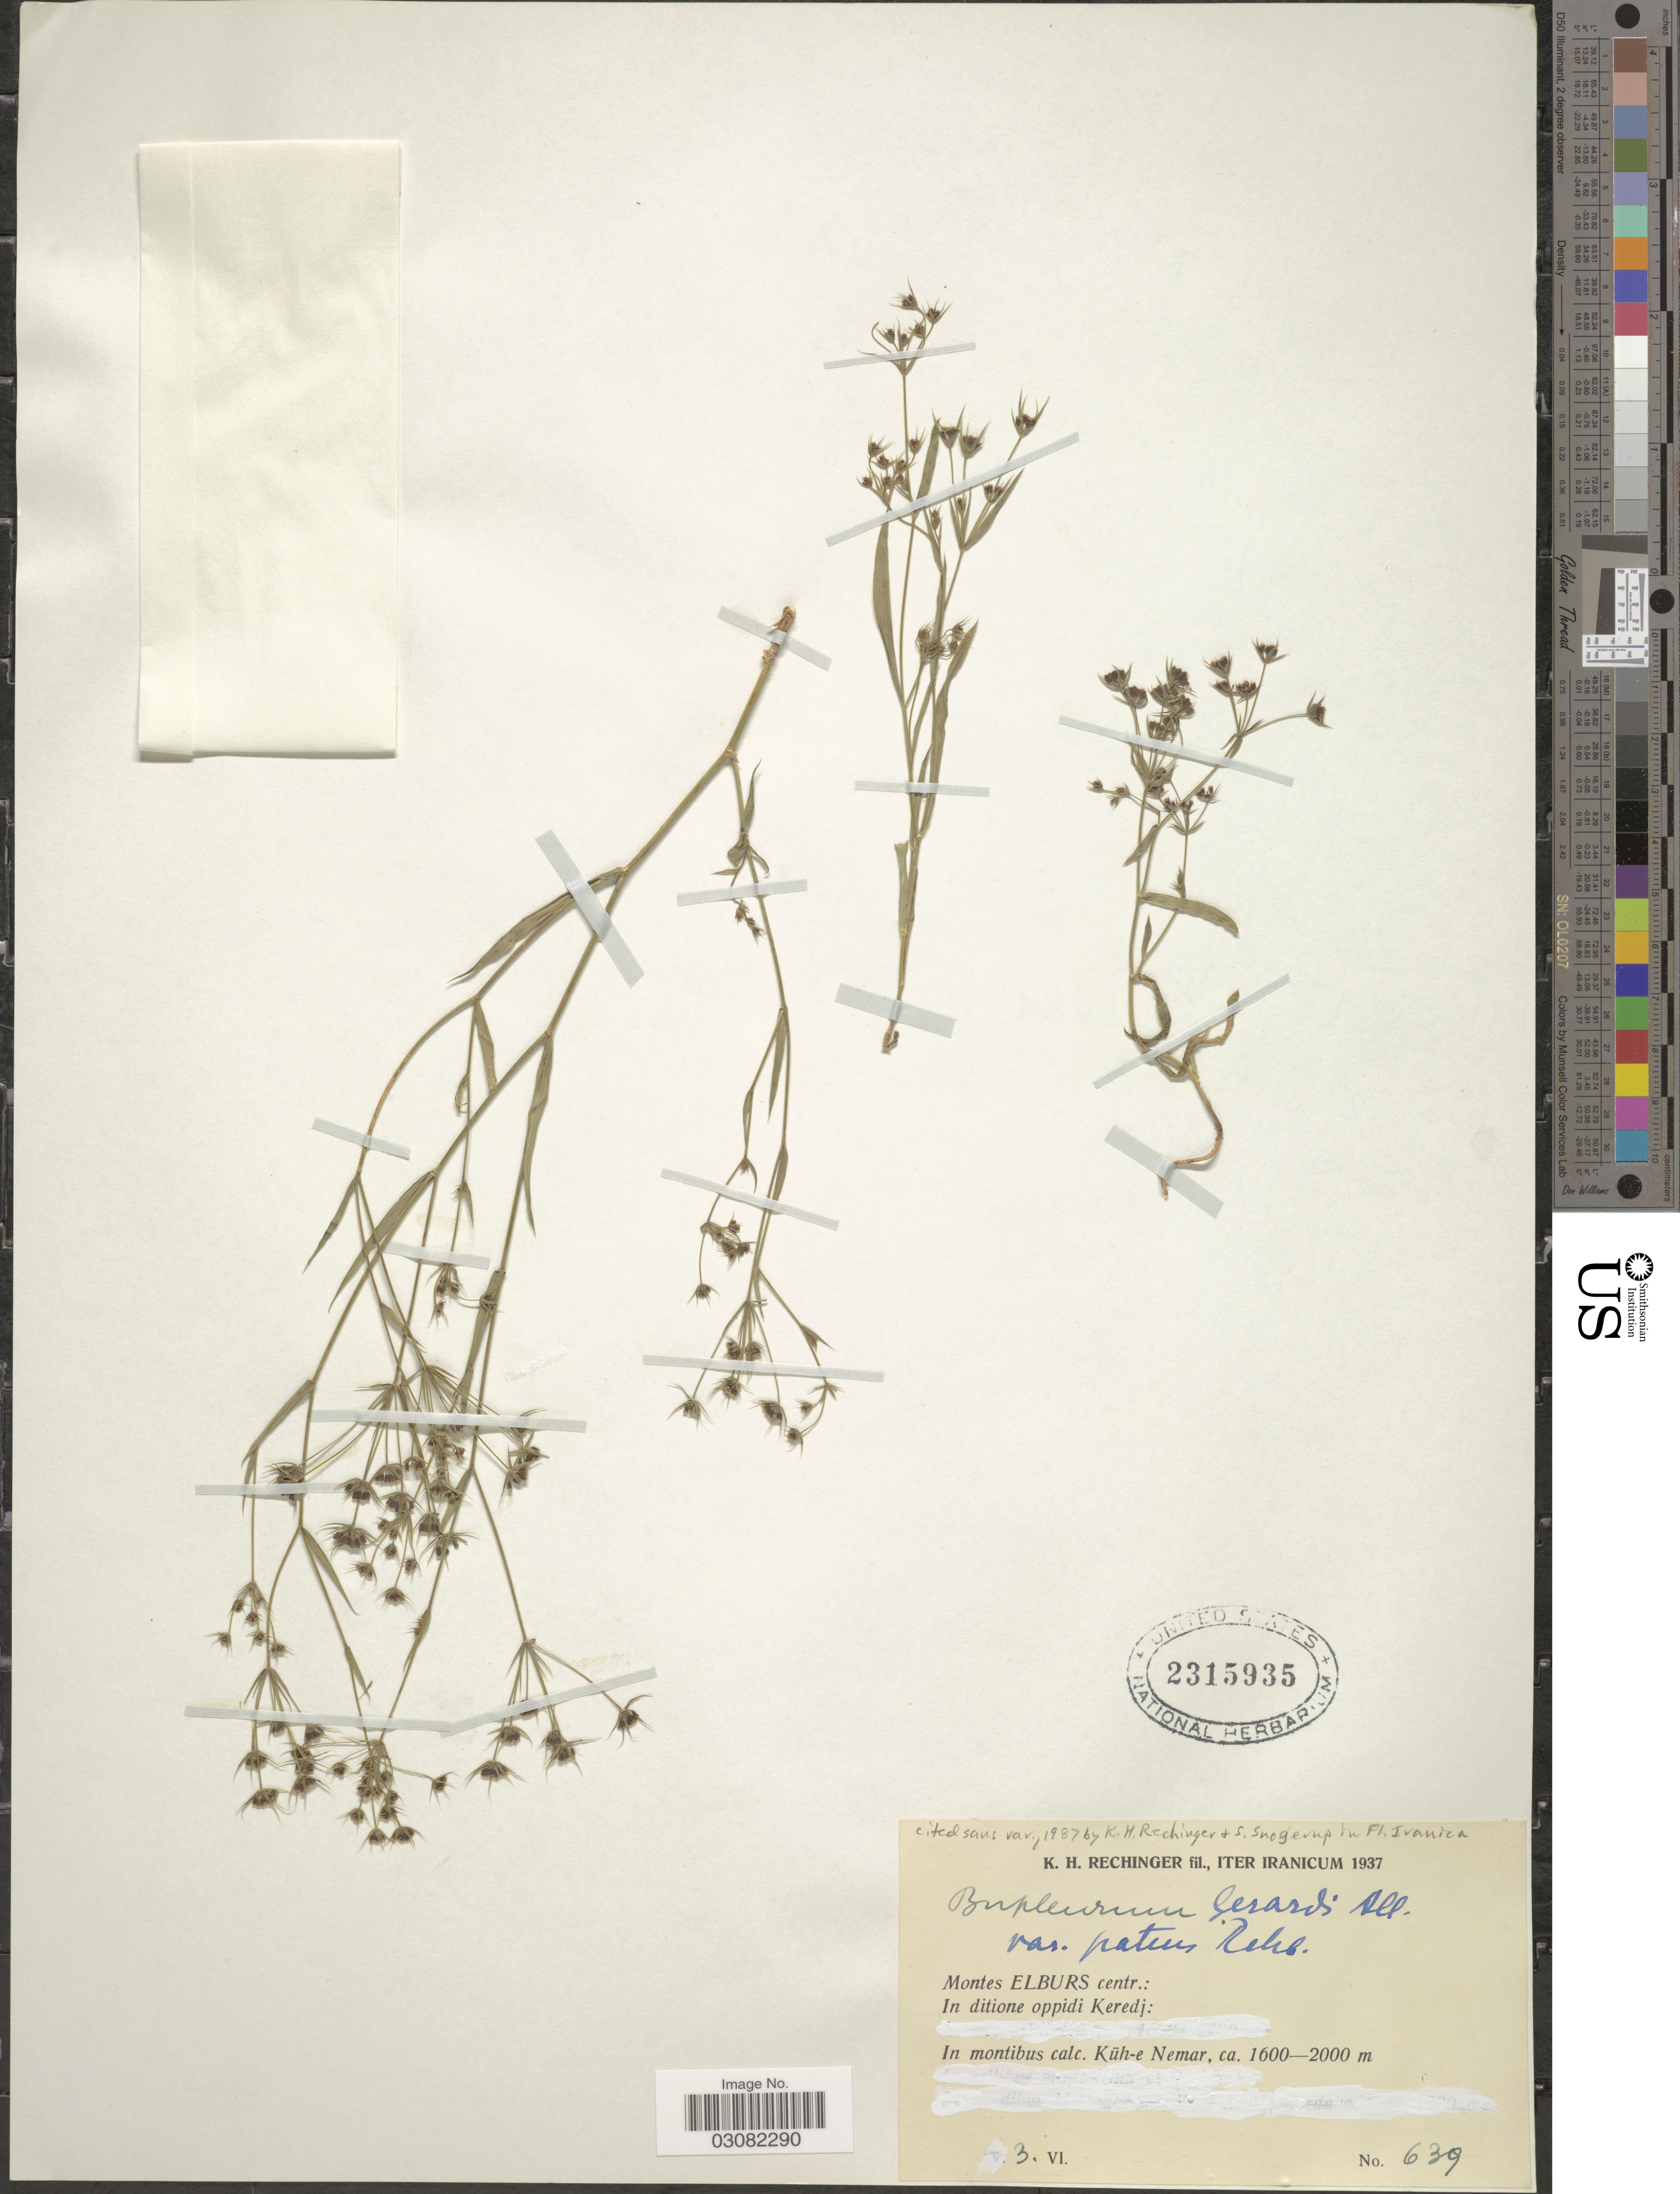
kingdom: Plantae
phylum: Tracheophyta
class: Magnoliopsida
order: Apiales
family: Apiaceae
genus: Bupleurum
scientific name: Bupleurum gerardii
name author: All.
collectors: K. H. Rechinger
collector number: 639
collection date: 1937-06-03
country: Iran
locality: Montes Elburs centr.: In ditione oppidi Keredj: In montibus calc. Kúh-e Nemar.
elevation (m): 1600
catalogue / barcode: US 2315935